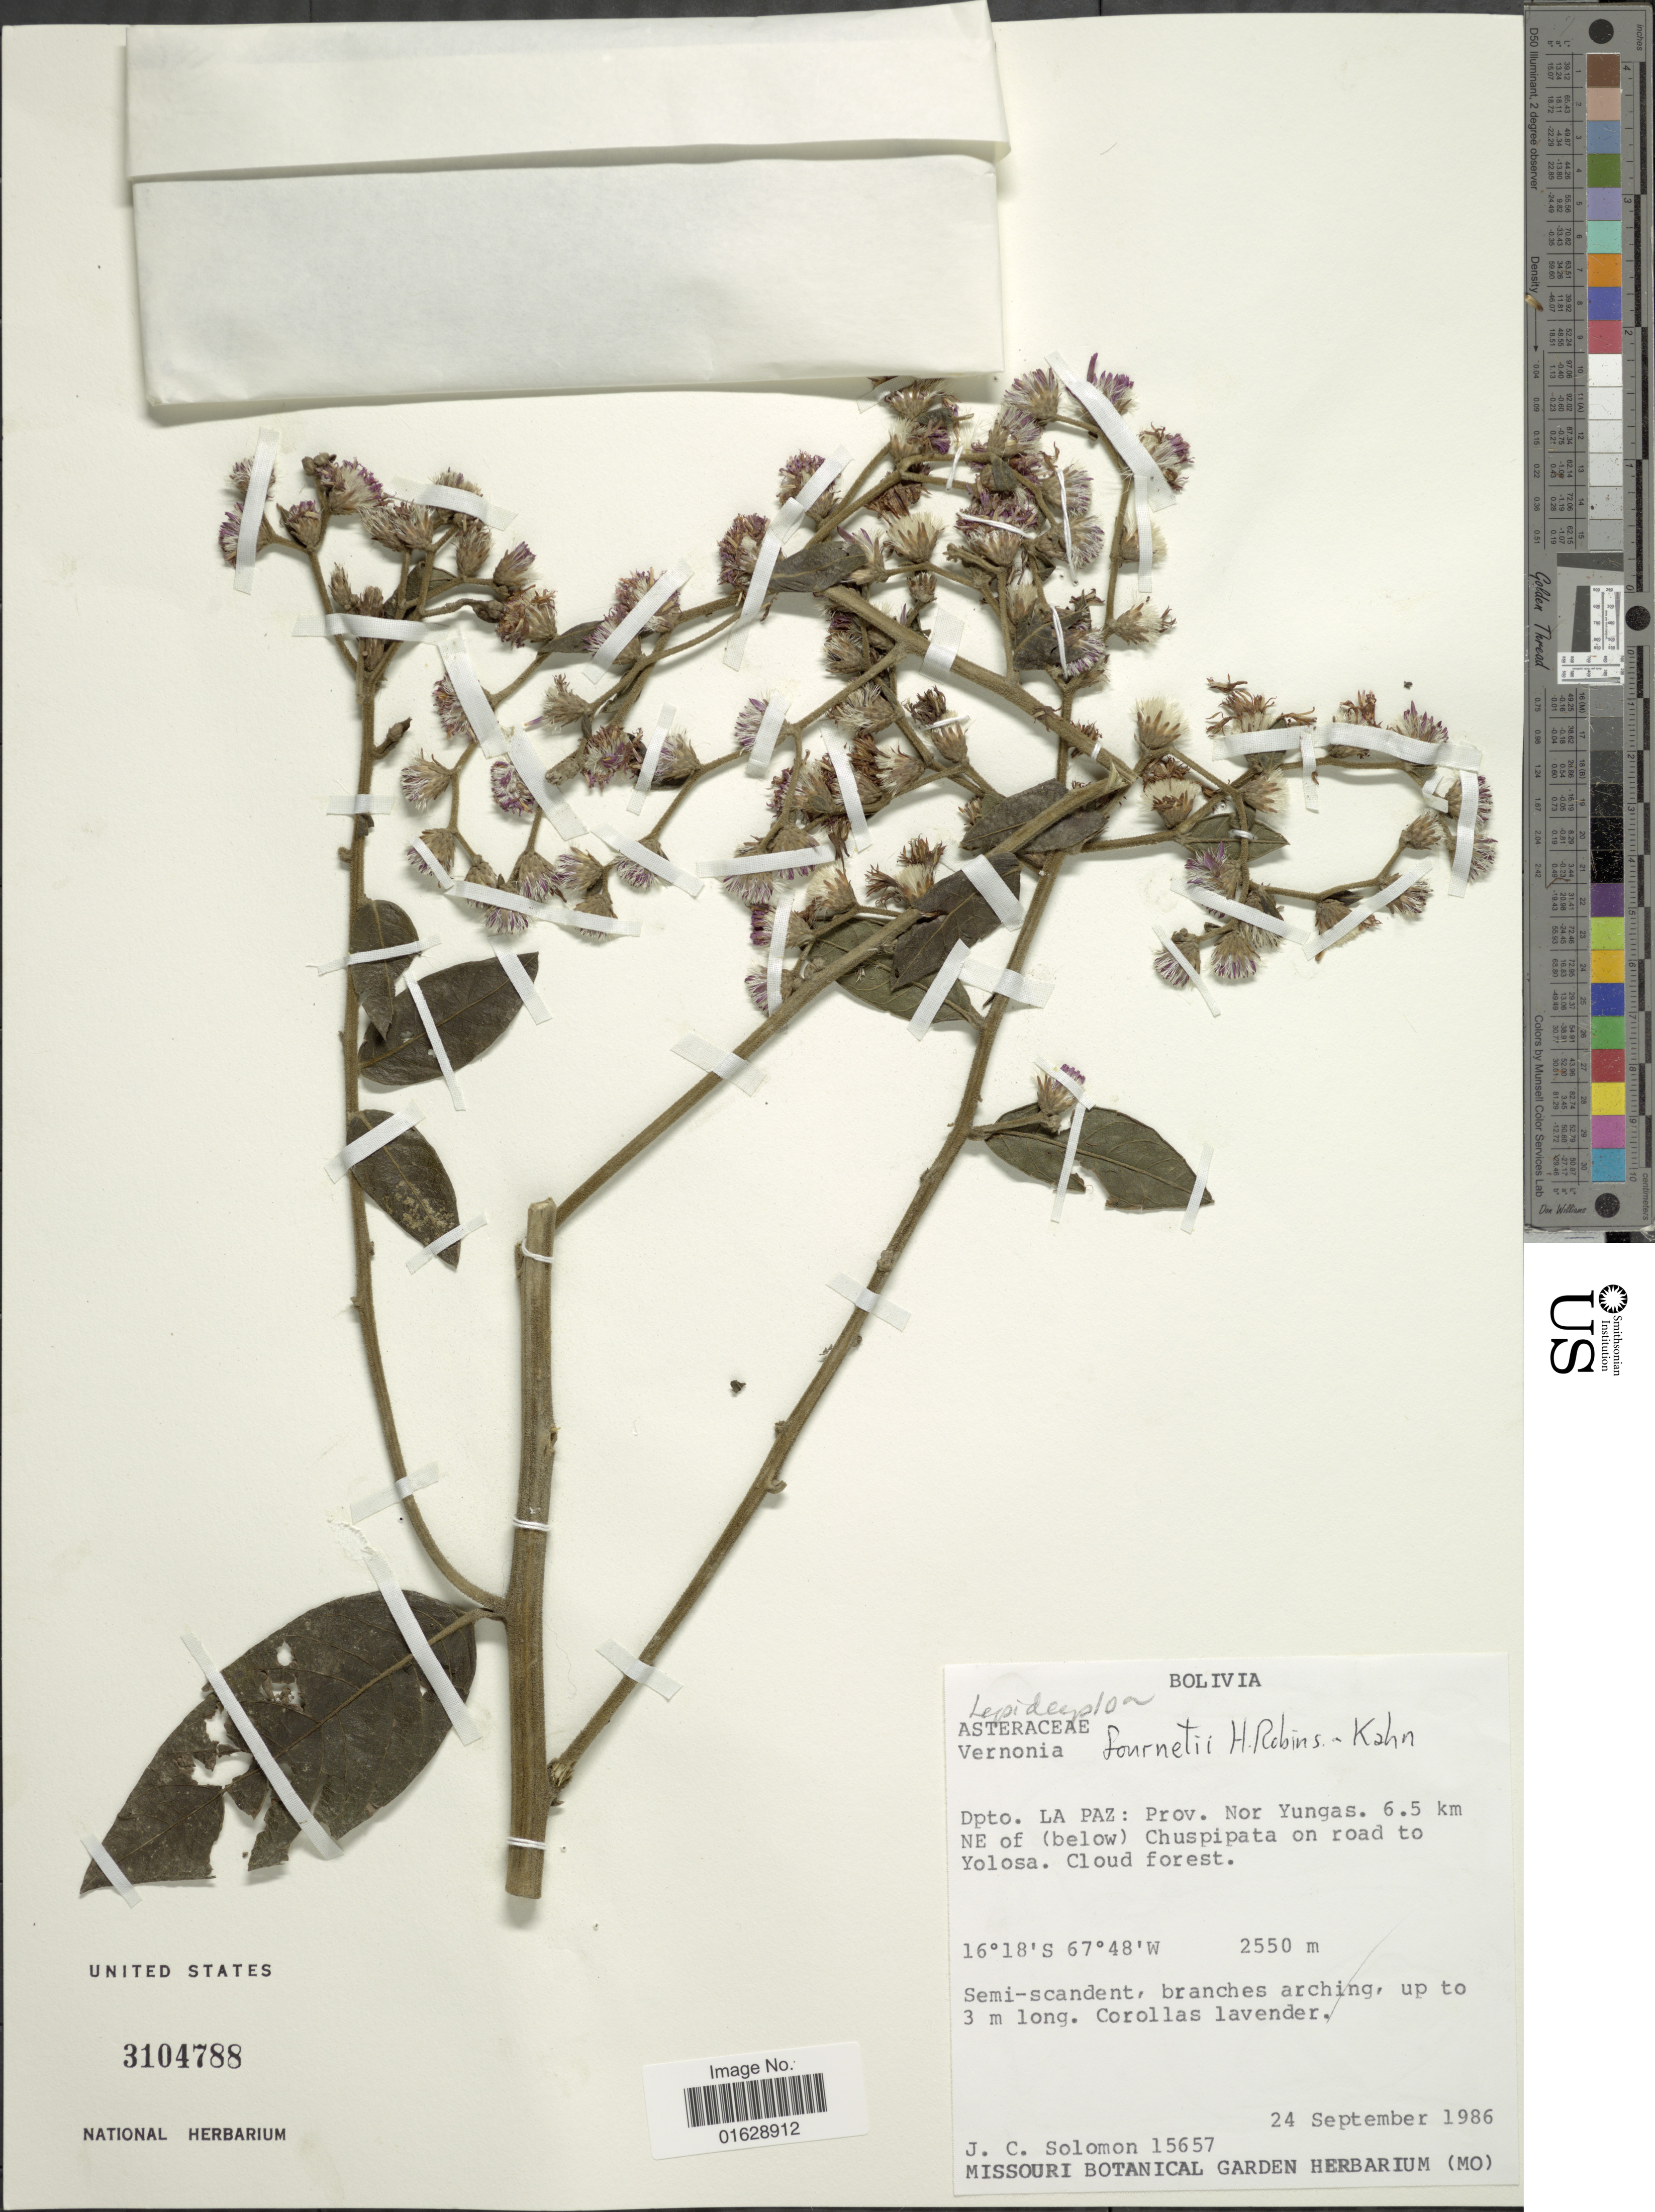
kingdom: Plantae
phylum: Tracheophyta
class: Magnoliopsida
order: Asterales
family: Asteraceae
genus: Lepidaploa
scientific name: Lepidaploa fournetii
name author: (H. Rob. & B. Kahn) H. Rob.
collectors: J. C. Solomon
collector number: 15657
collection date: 1986-09-24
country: Bolivia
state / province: La Paz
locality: Prov. Nor Yungas. 6.5 km NE of (below) Chuspipata on road to Yolosa. Cloud Forest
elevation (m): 2550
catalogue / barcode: US 3104788